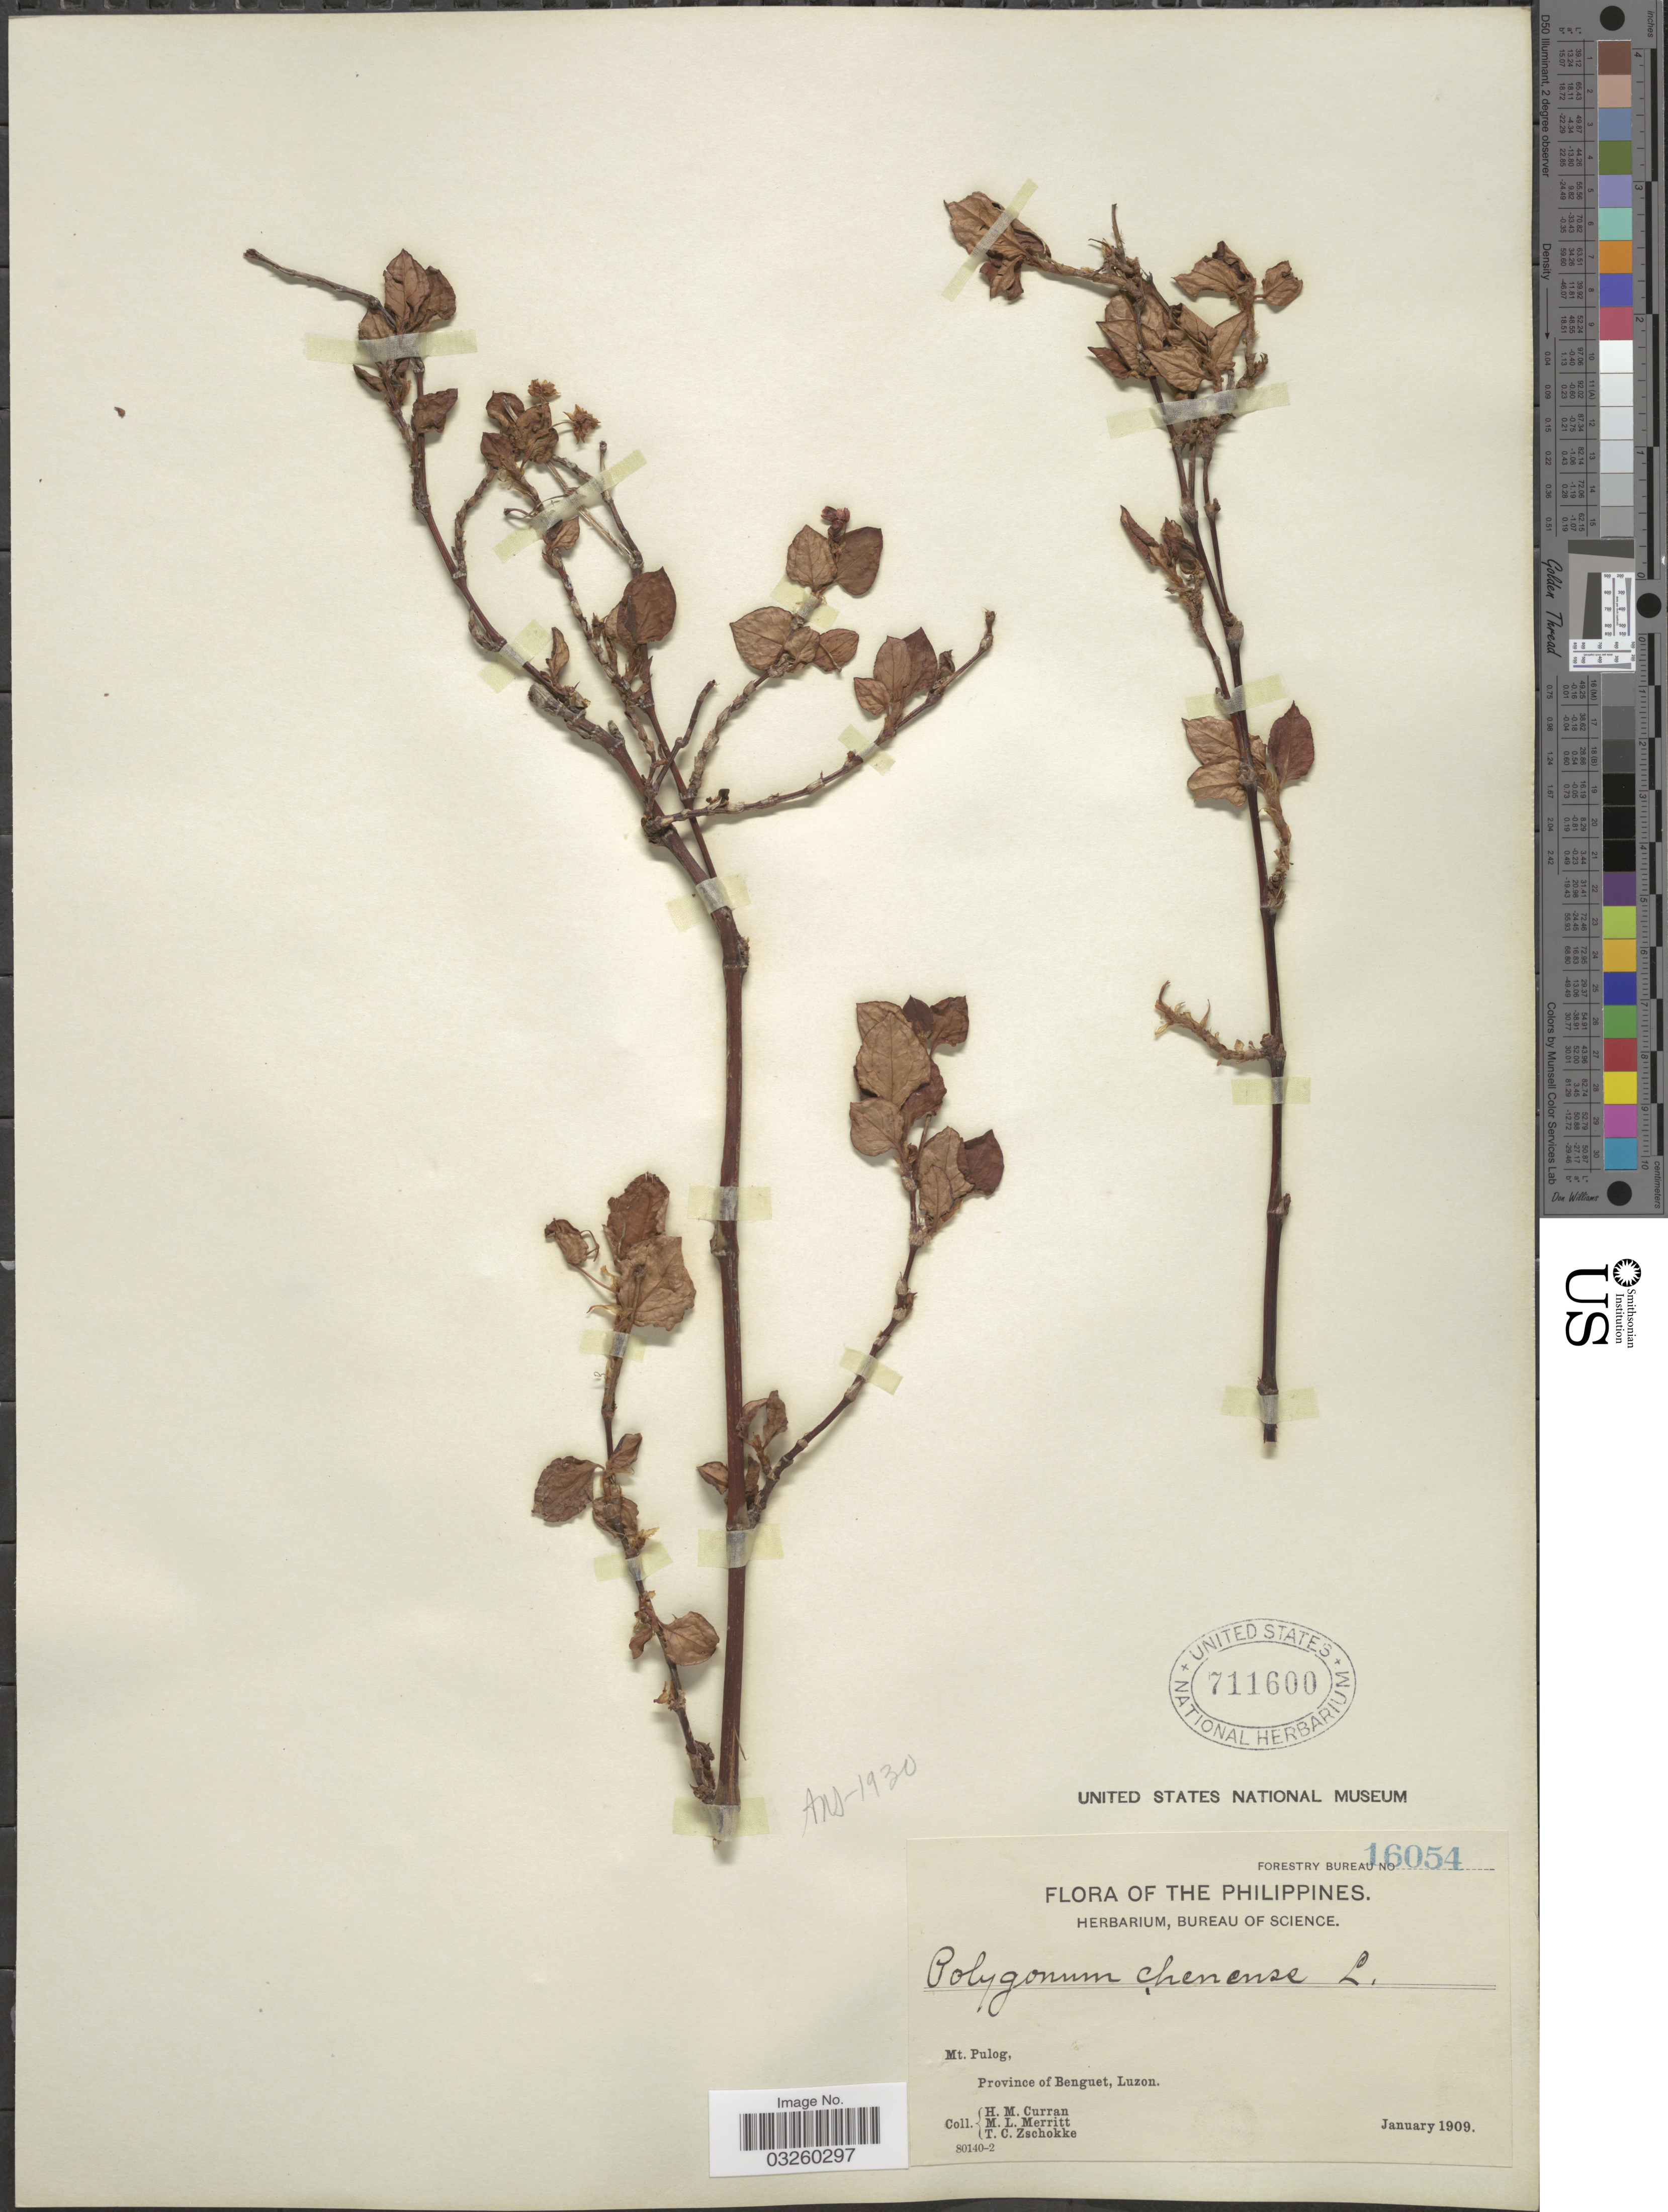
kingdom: Plantae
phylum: Tracheophyta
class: Magnoliopsida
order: Caryophyllales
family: Polygonaceae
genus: Polygonum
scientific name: Polygonum chinense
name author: L.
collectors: H. M. Curran, M. L. Merritt & T. C. Zschokke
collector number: Forestry Bureau 16054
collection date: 1909-01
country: Philippines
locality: Mt. Pulog, Province of Benguet, Luzon.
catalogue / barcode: US 711600